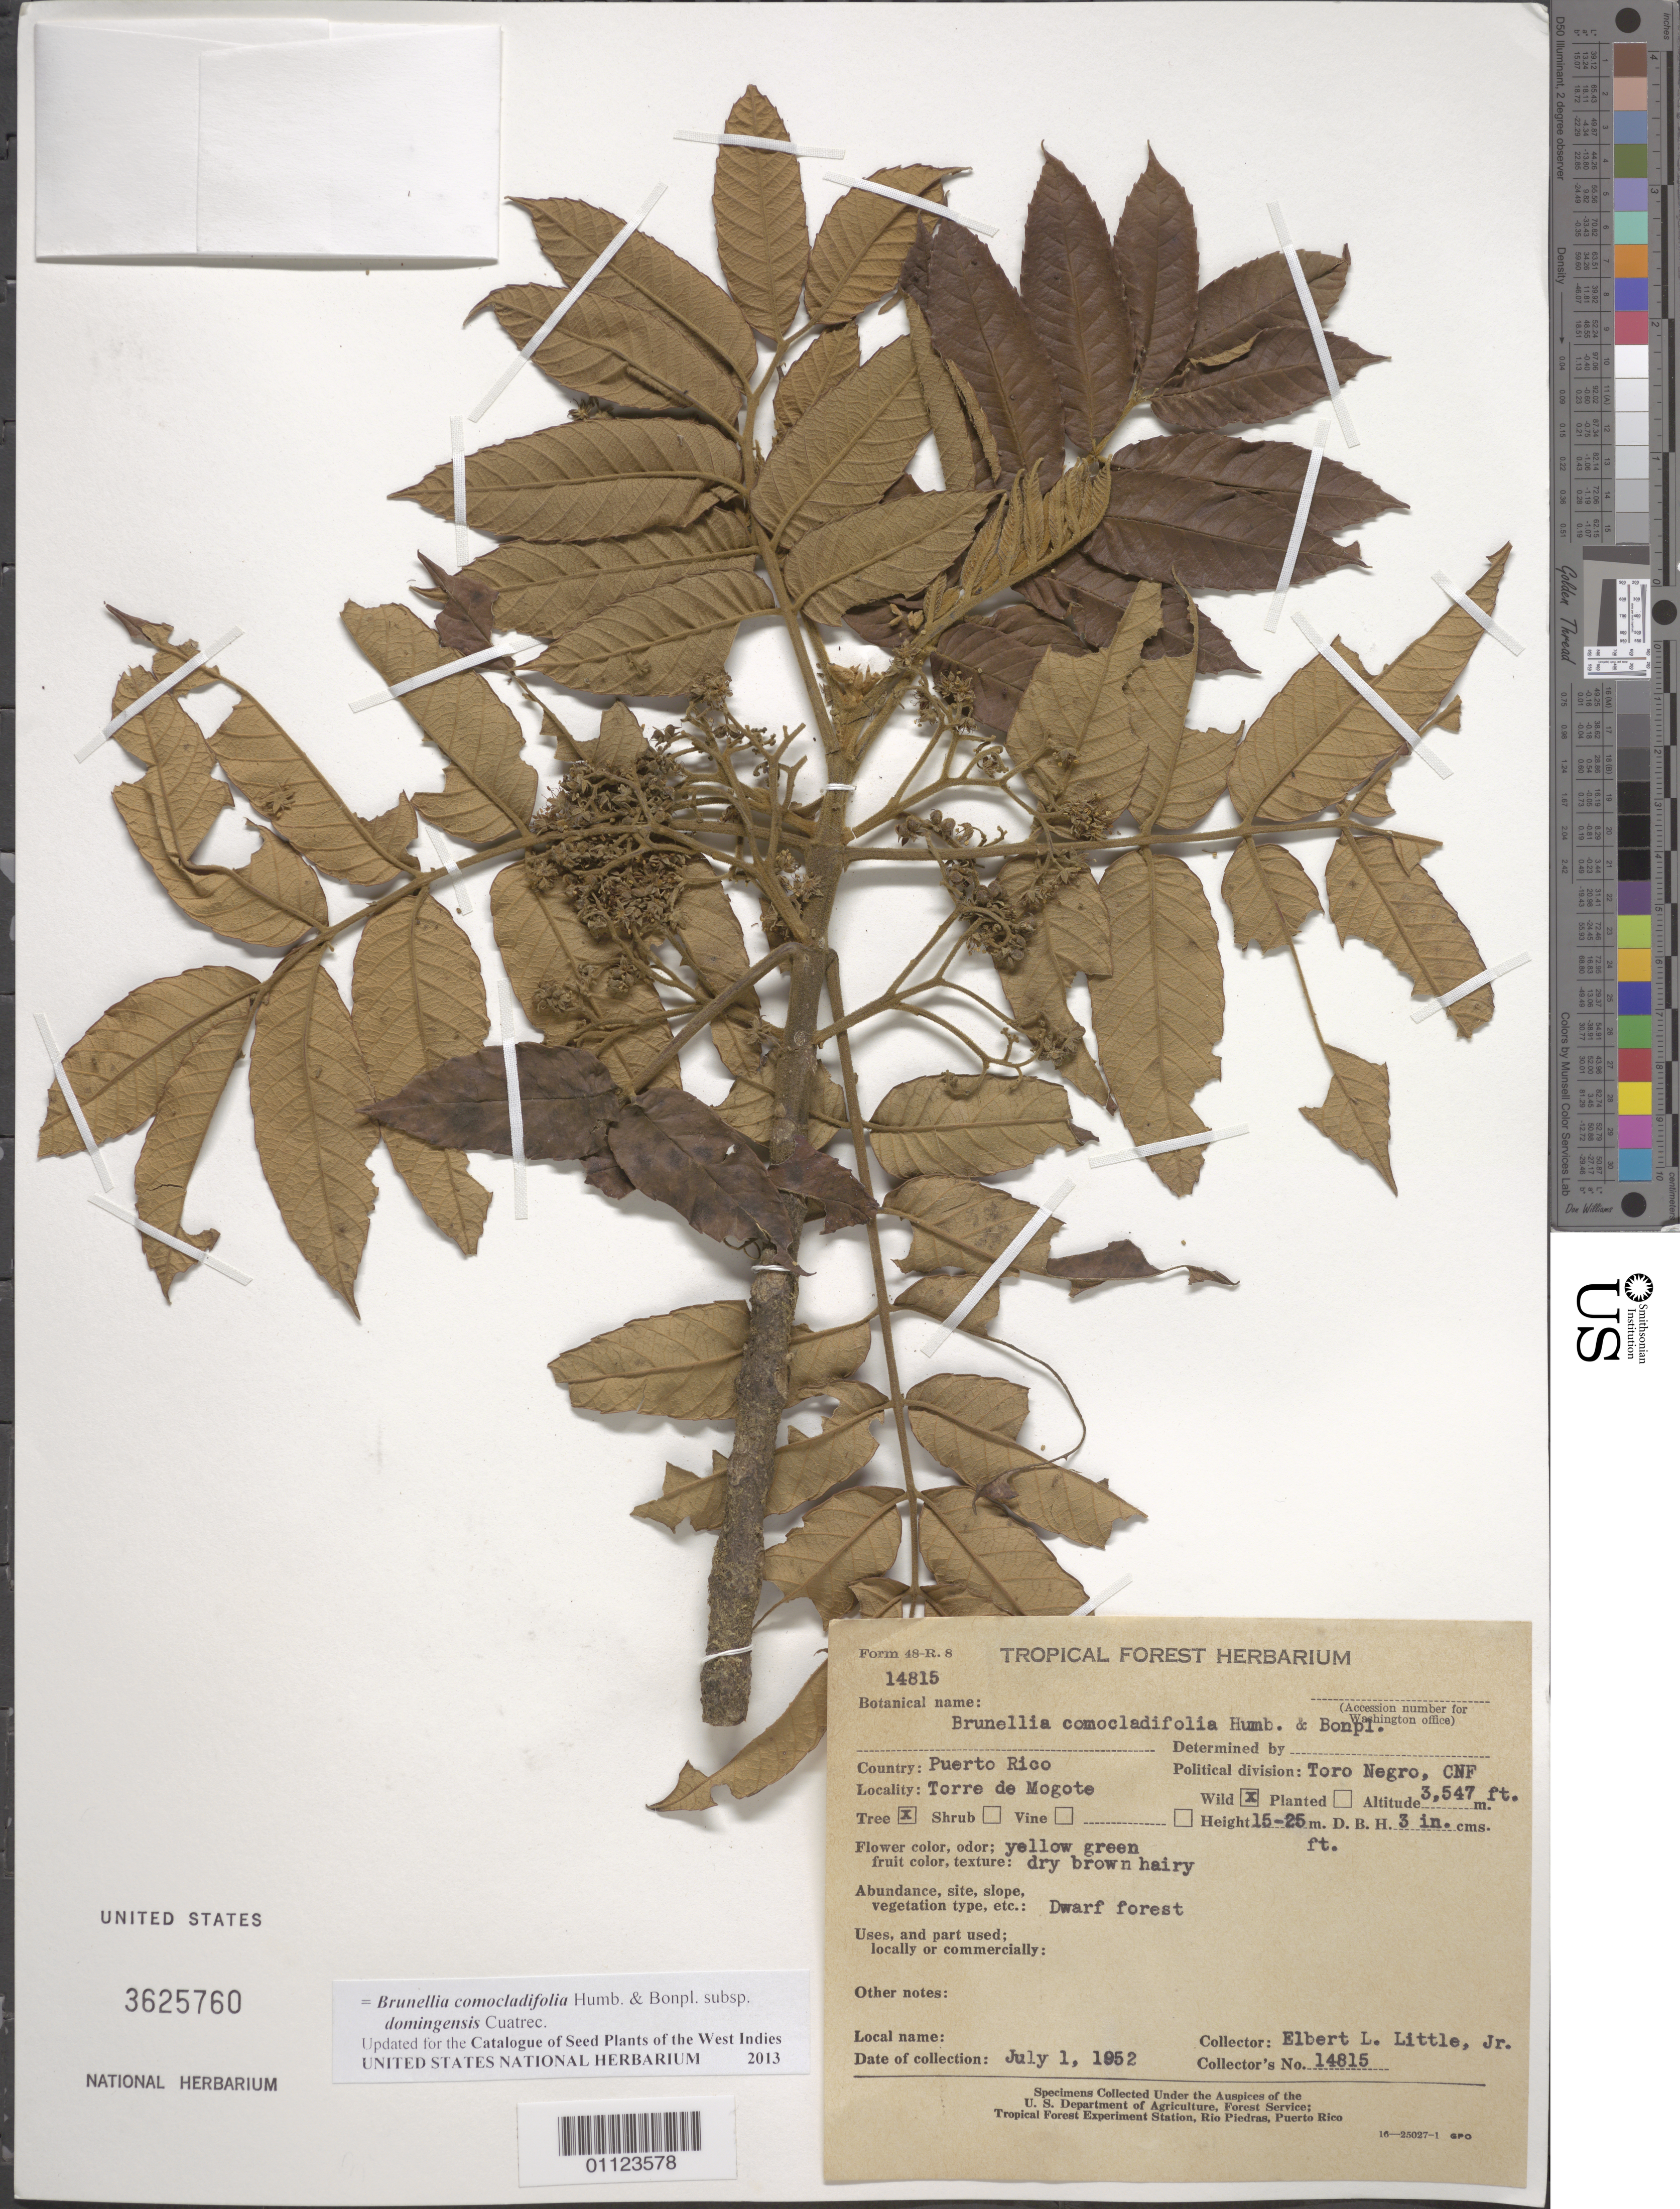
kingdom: Plantae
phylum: Tracheophyta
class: Magnoliopsida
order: Oxalidales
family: Brunelliaceae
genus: Brunellia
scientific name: Brunellia comocladifolia subsp. domingensis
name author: Cuatrec.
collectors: E. L. Little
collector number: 14815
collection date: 1952-07-01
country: Puerto Rico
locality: Caribbean Nat'l. Forest, Toro Negro, Torre de Mogote.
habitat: Dwarf forest.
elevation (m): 1081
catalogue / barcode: US 3625760